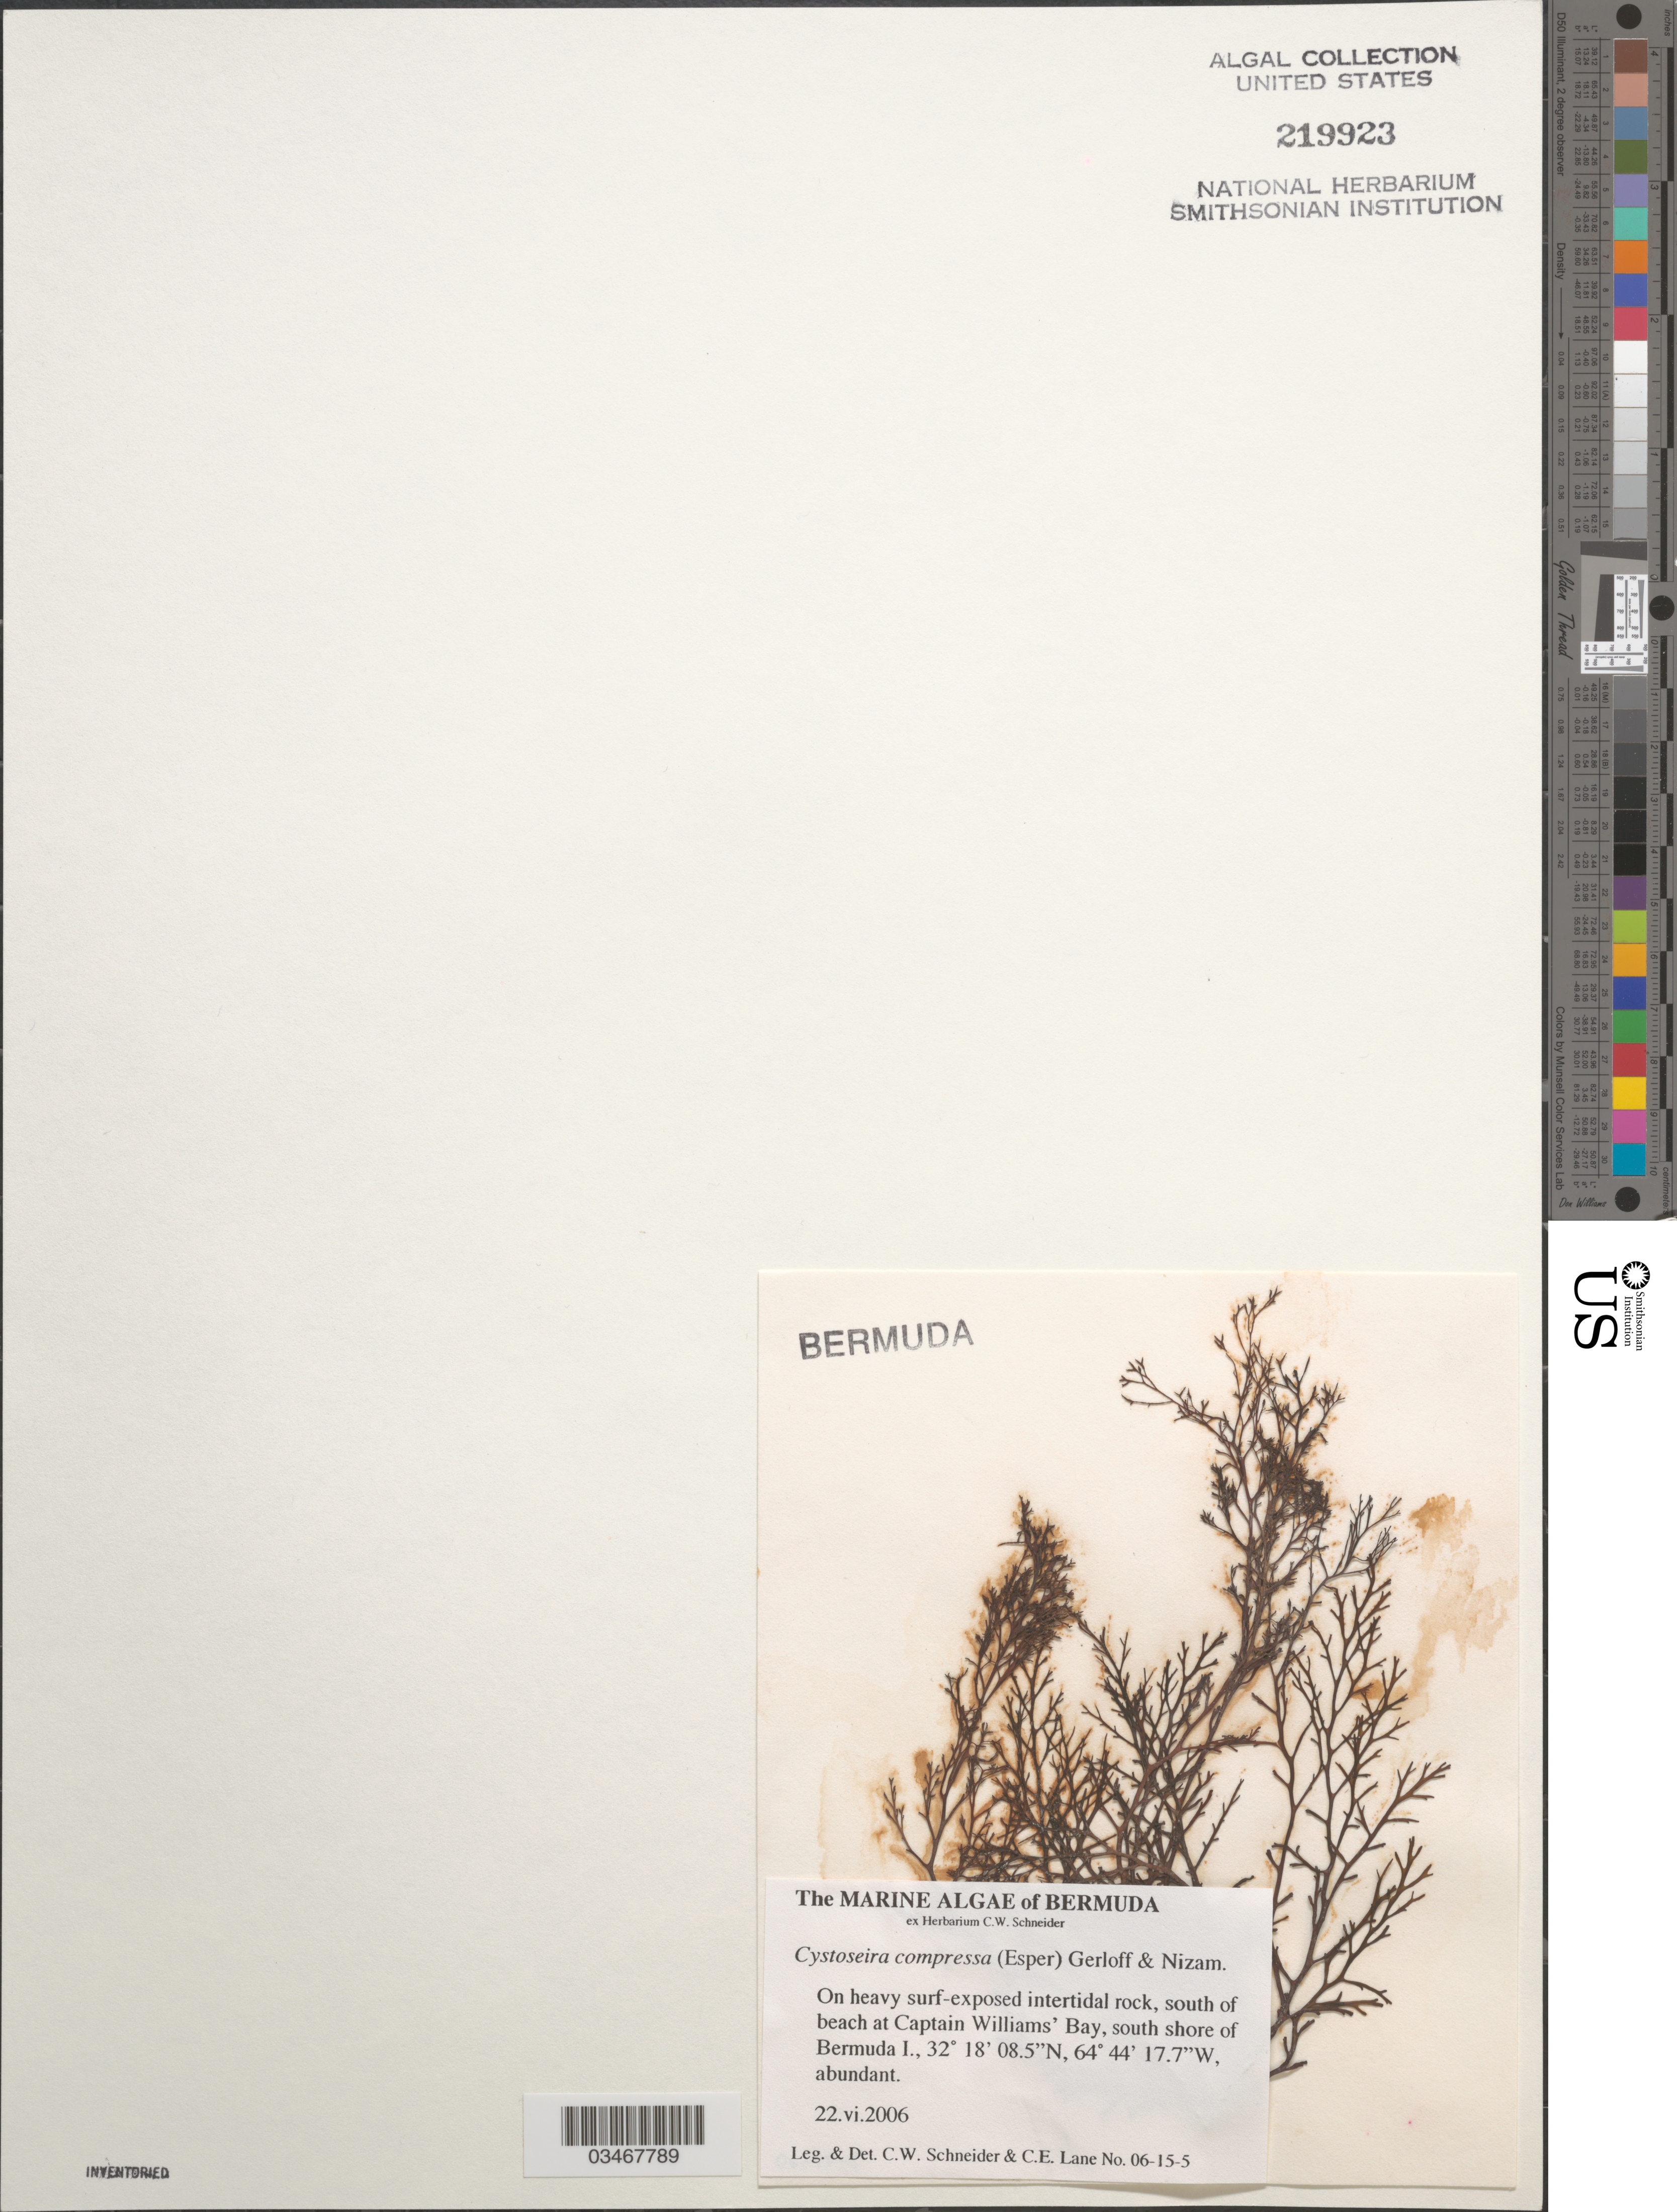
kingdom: Chromista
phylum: Ochrophyta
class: Phaeophyceae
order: Fucales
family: Sargassaceae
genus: Cystoseira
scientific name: Cystoseira compressa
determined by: Schneider, C. W.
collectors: C. W. Schneider & C. E. Lane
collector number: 06-15-5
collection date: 2006-06-22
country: Bermuda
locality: South of beach, south shore of Bermuda.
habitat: On heavy surf-exposed intertidal rock.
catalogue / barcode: US 219923